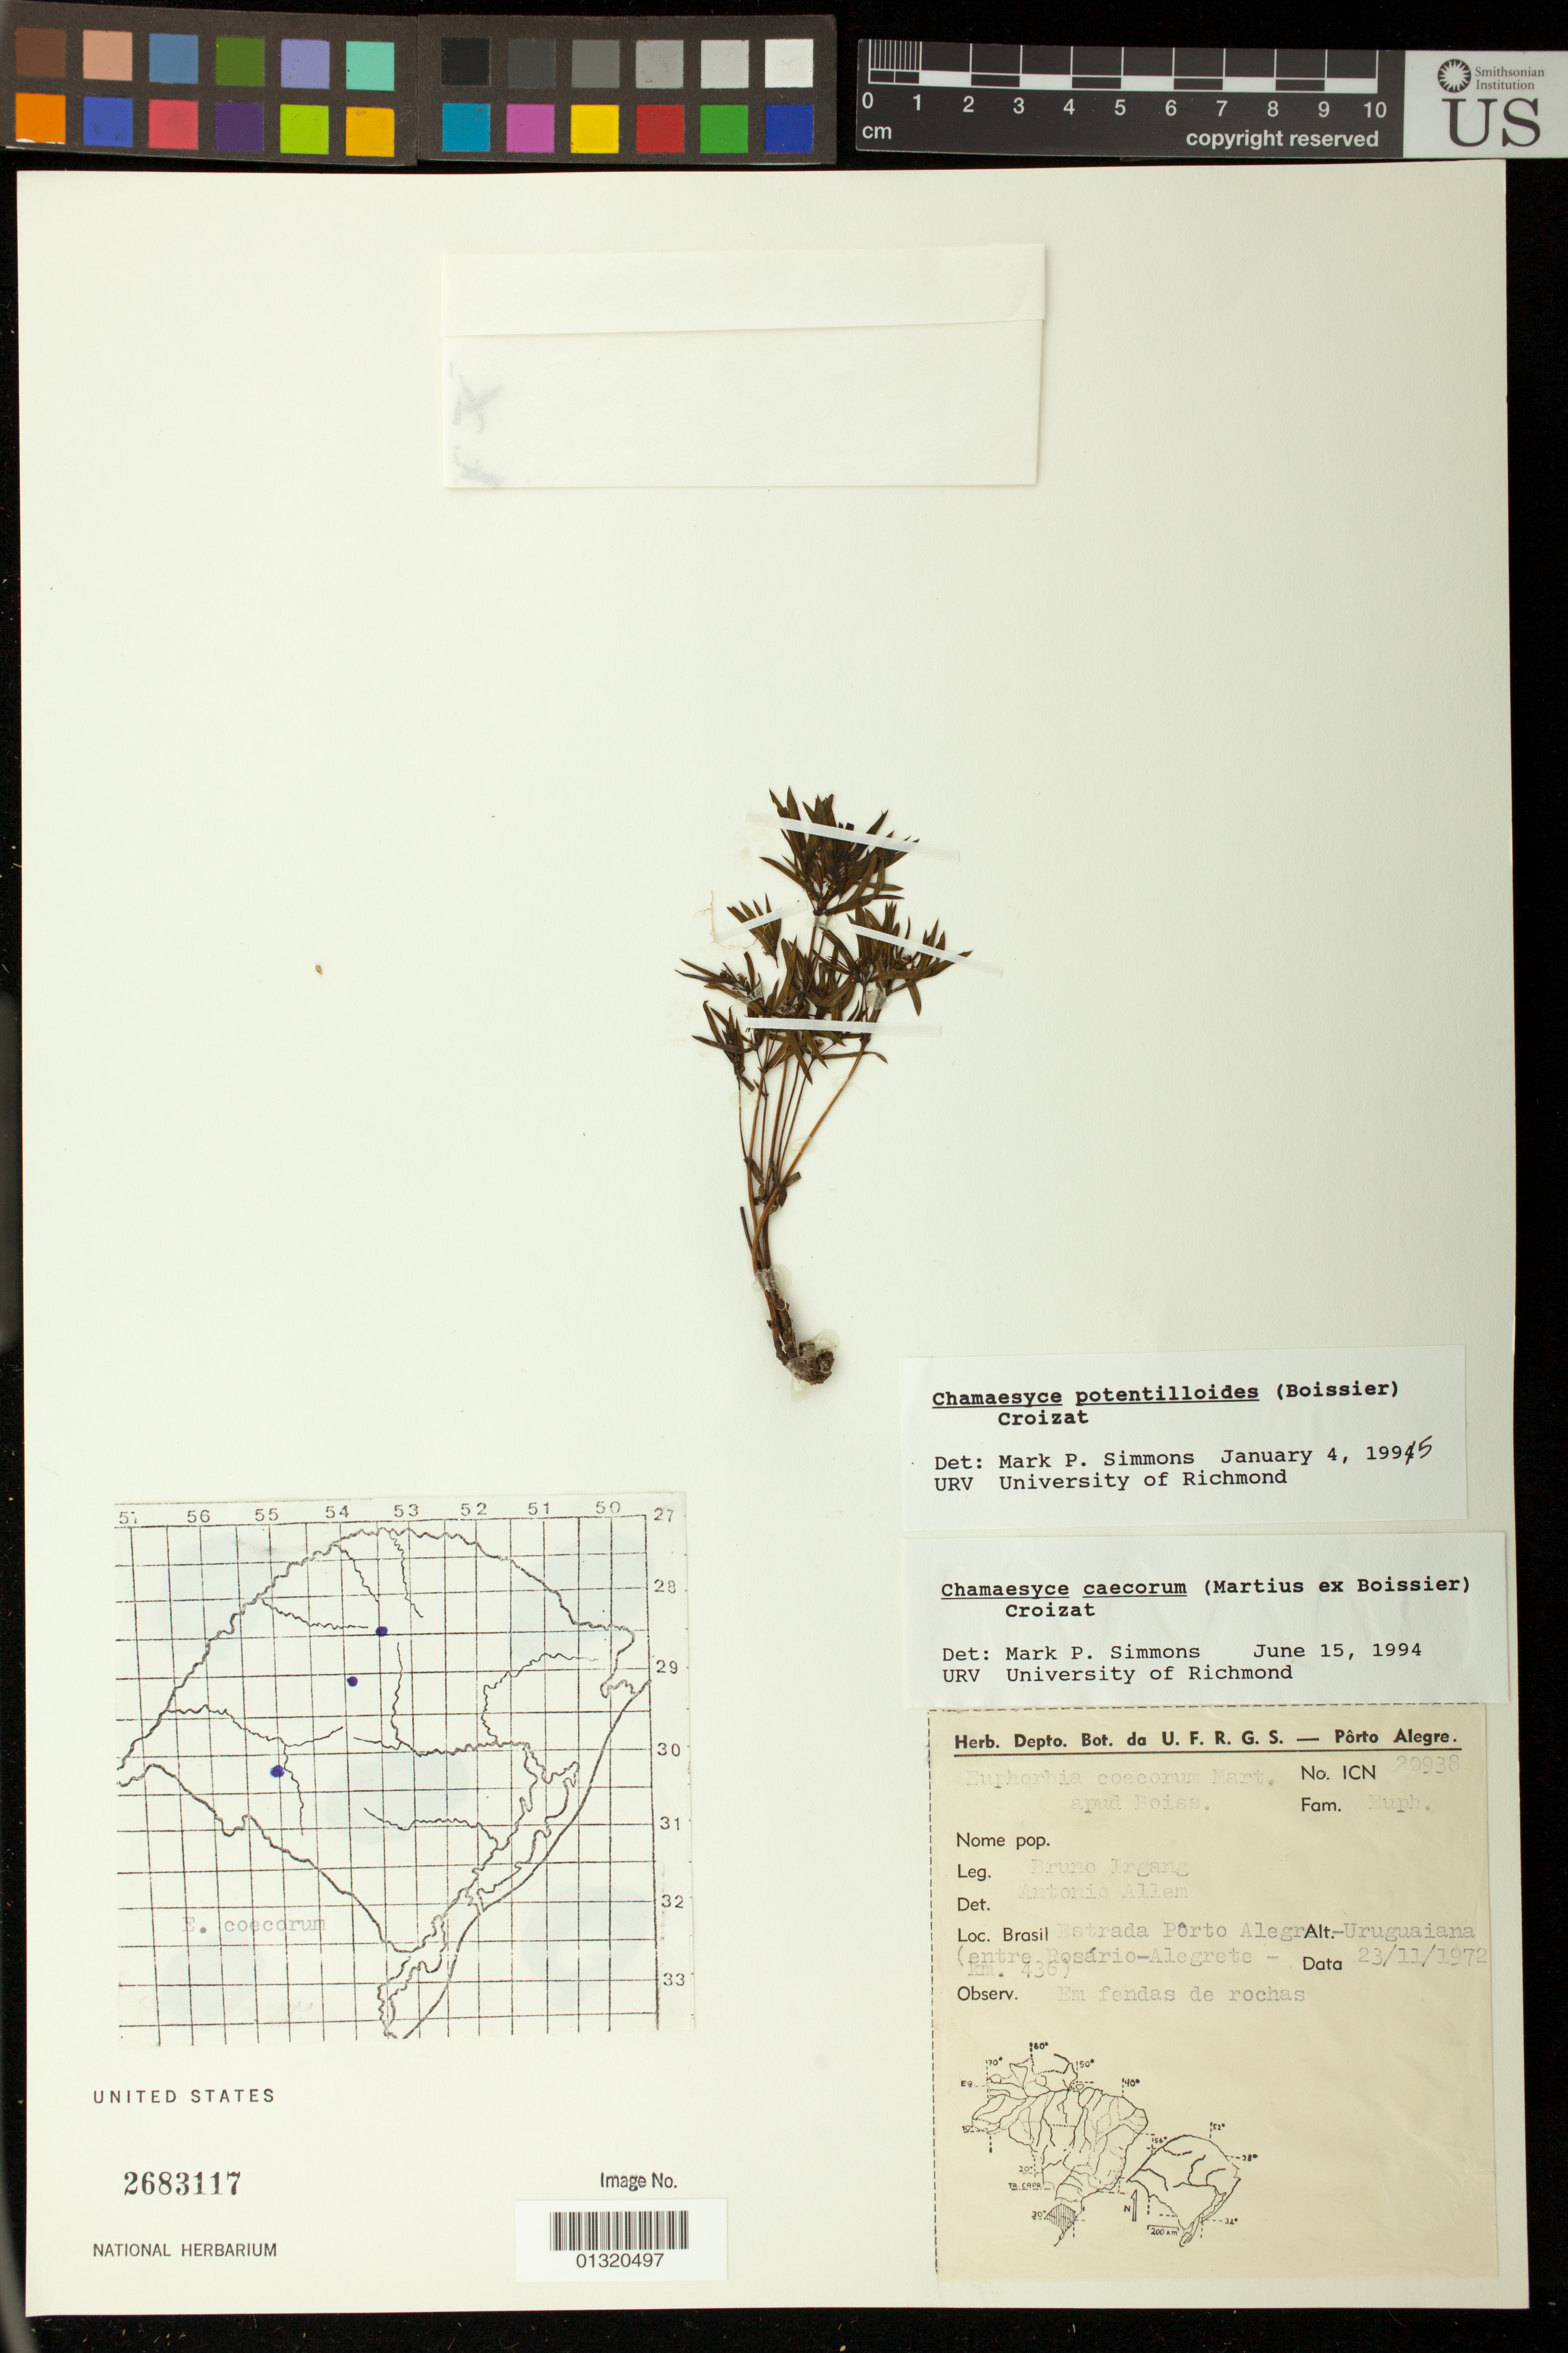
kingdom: Plantae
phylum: Tracheophyta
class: Magnoliopsida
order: Malpighiales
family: Euphorbiaceae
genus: Euphorbia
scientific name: Euphorbia potentilloides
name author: Boiss.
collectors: B. Irgang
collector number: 20938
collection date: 1972-11-23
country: Brazil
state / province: Rio Grande do Sul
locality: Estrada Porto Alegre - Uruguaiana (entre Rosario - Alegrete - km. 436)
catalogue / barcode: US 2683117